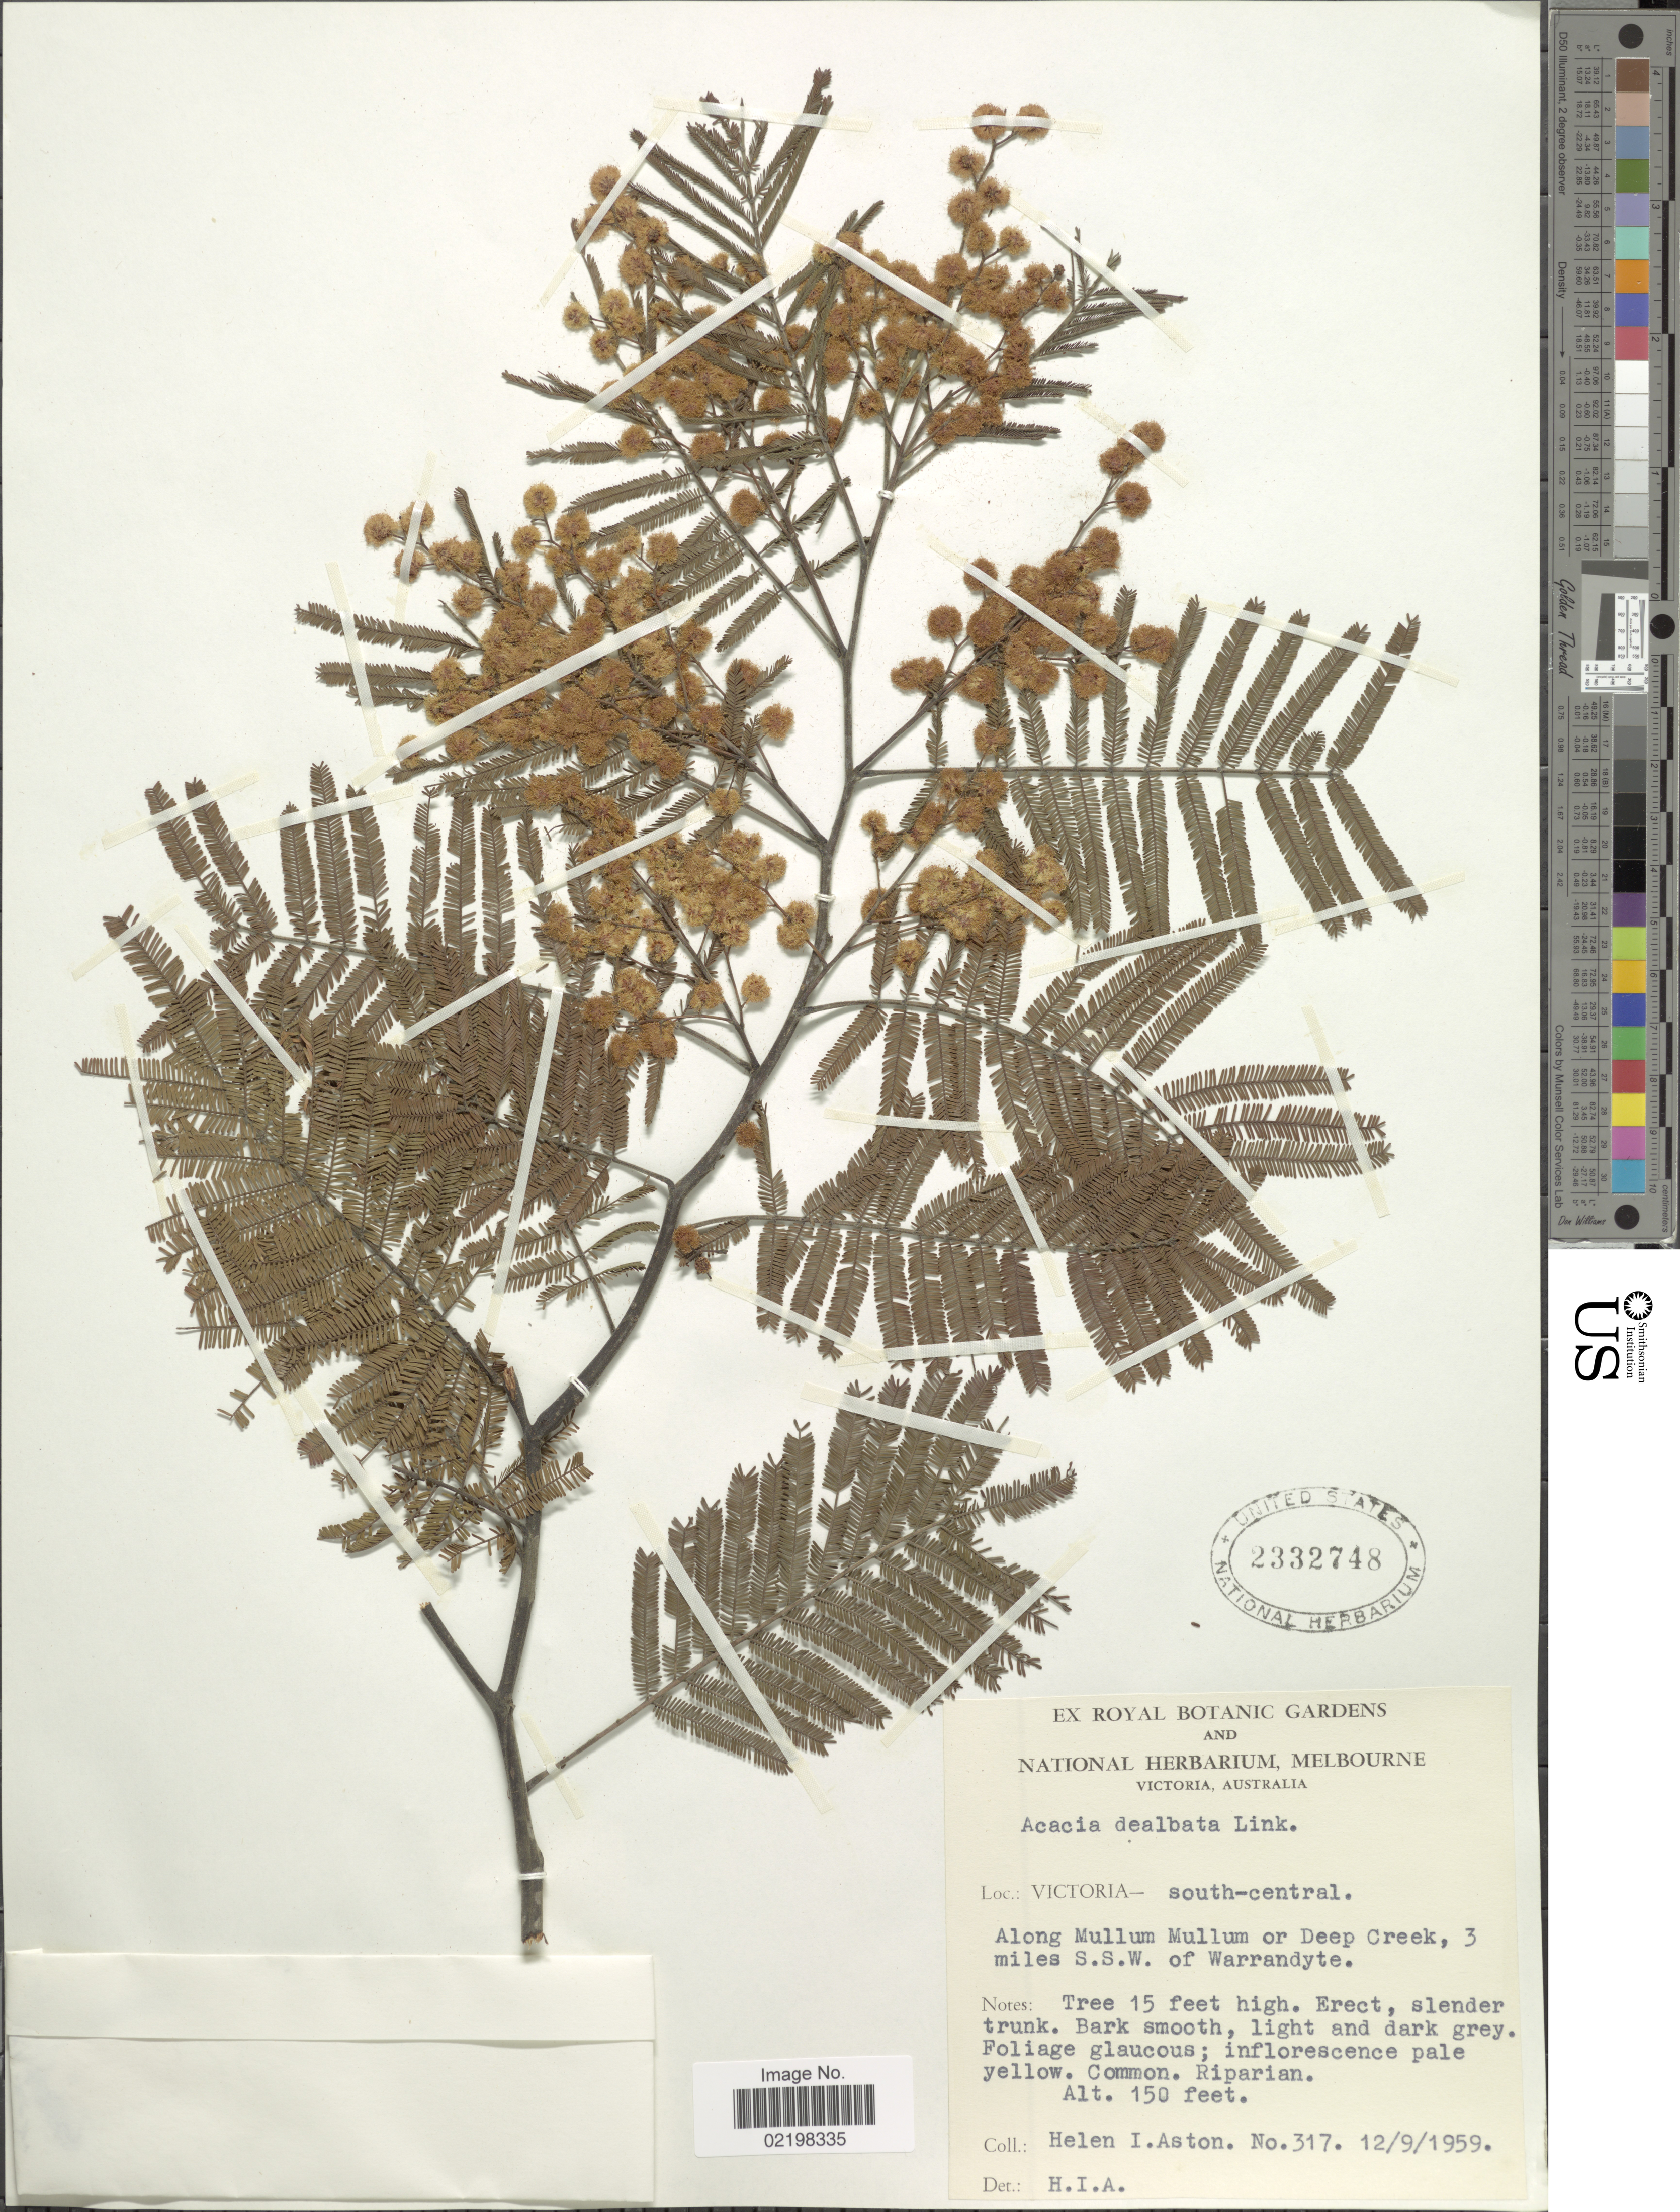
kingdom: Plantae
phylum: Tracheophyta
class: Magnoliopsida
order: Fabales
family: Fabaceae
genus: Acacia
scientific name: Acacia decurrens var. dealbata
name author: (Link) Maiden ex F. Muell.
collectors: H. I. Aston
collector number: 317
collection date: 1959-09-12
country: Australia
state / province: Victoria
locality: Victoria - south-central. along Mullum Mullum or Deep Creek , 3 miles S.S.W. of Warrandyte.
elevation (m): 46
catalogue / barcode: US 2332748